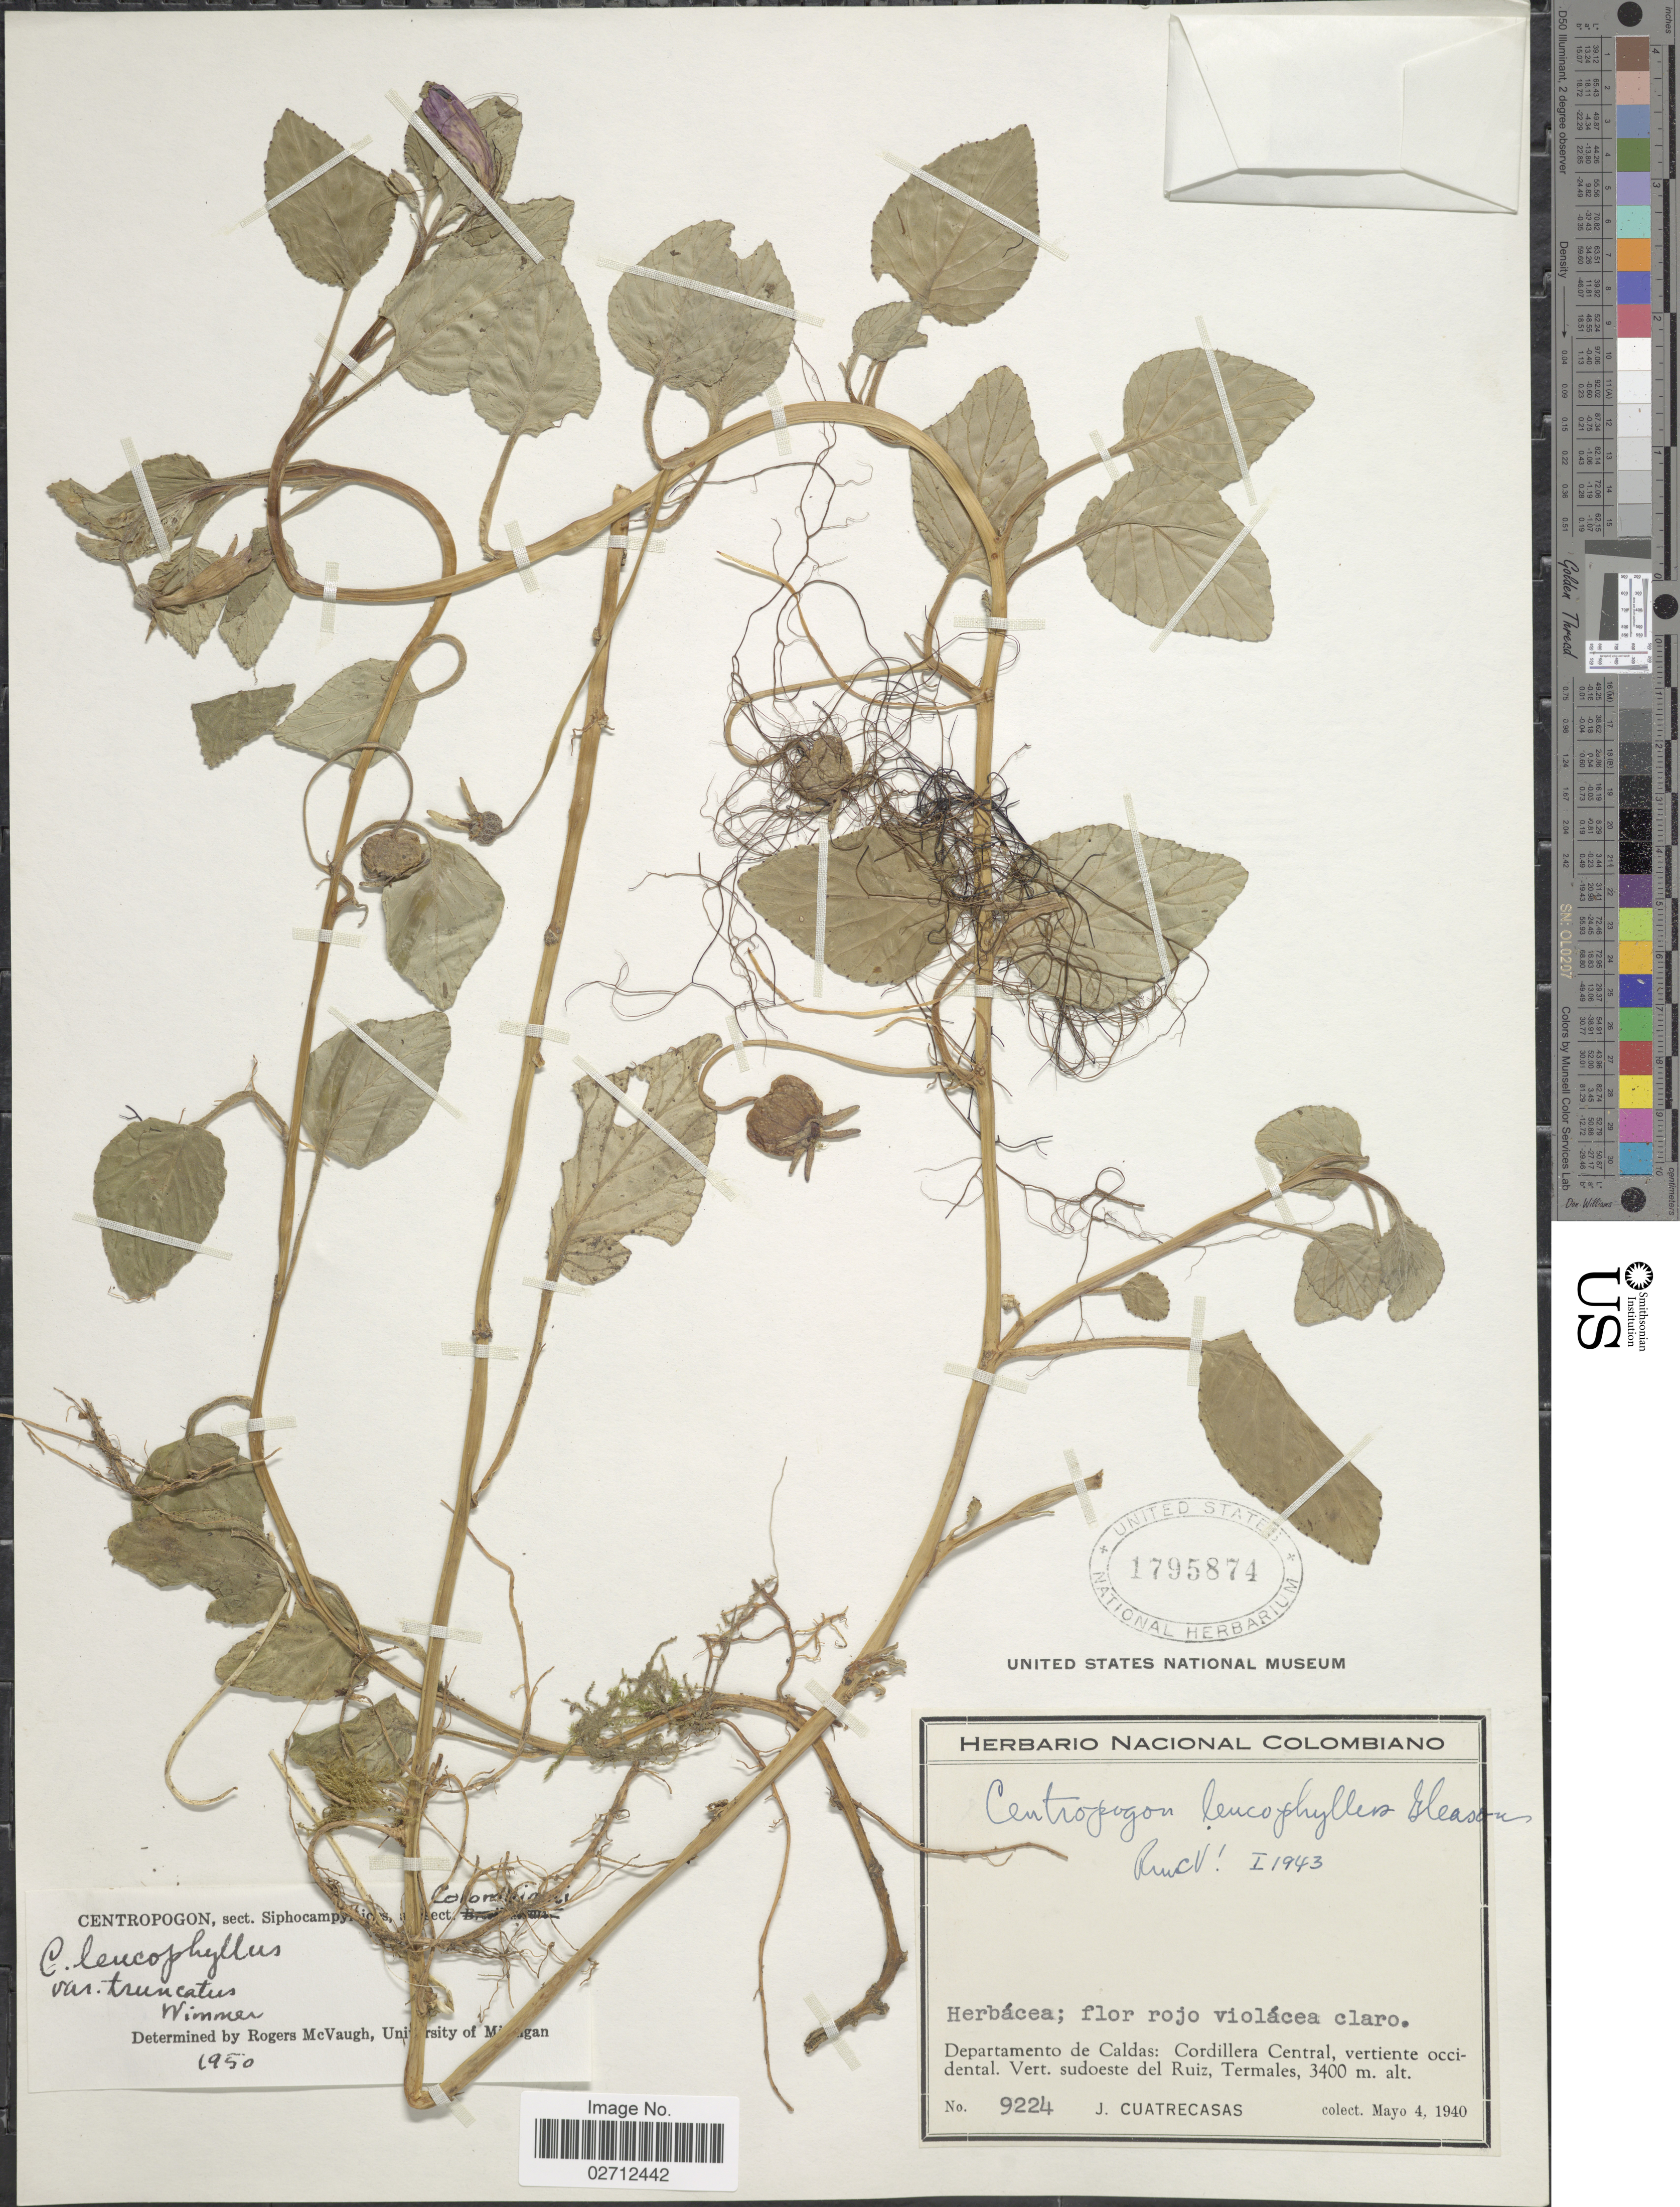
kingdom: Plantae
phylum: Tracheophyta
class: Magnoliopsida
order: Asterales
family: Campanulaceae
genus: Centropogon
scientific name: Centropogon leucophyllus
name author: Gleason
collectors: J. Cuatrecasas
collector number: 9224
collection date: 1940-05-04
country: Colombia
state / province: Caldas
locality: Departamento de Caldas: Cordillera Central, vertiente occidental. Vert sudoeste del Ruiz, Termales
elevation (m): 3400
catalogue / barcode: US 1795874